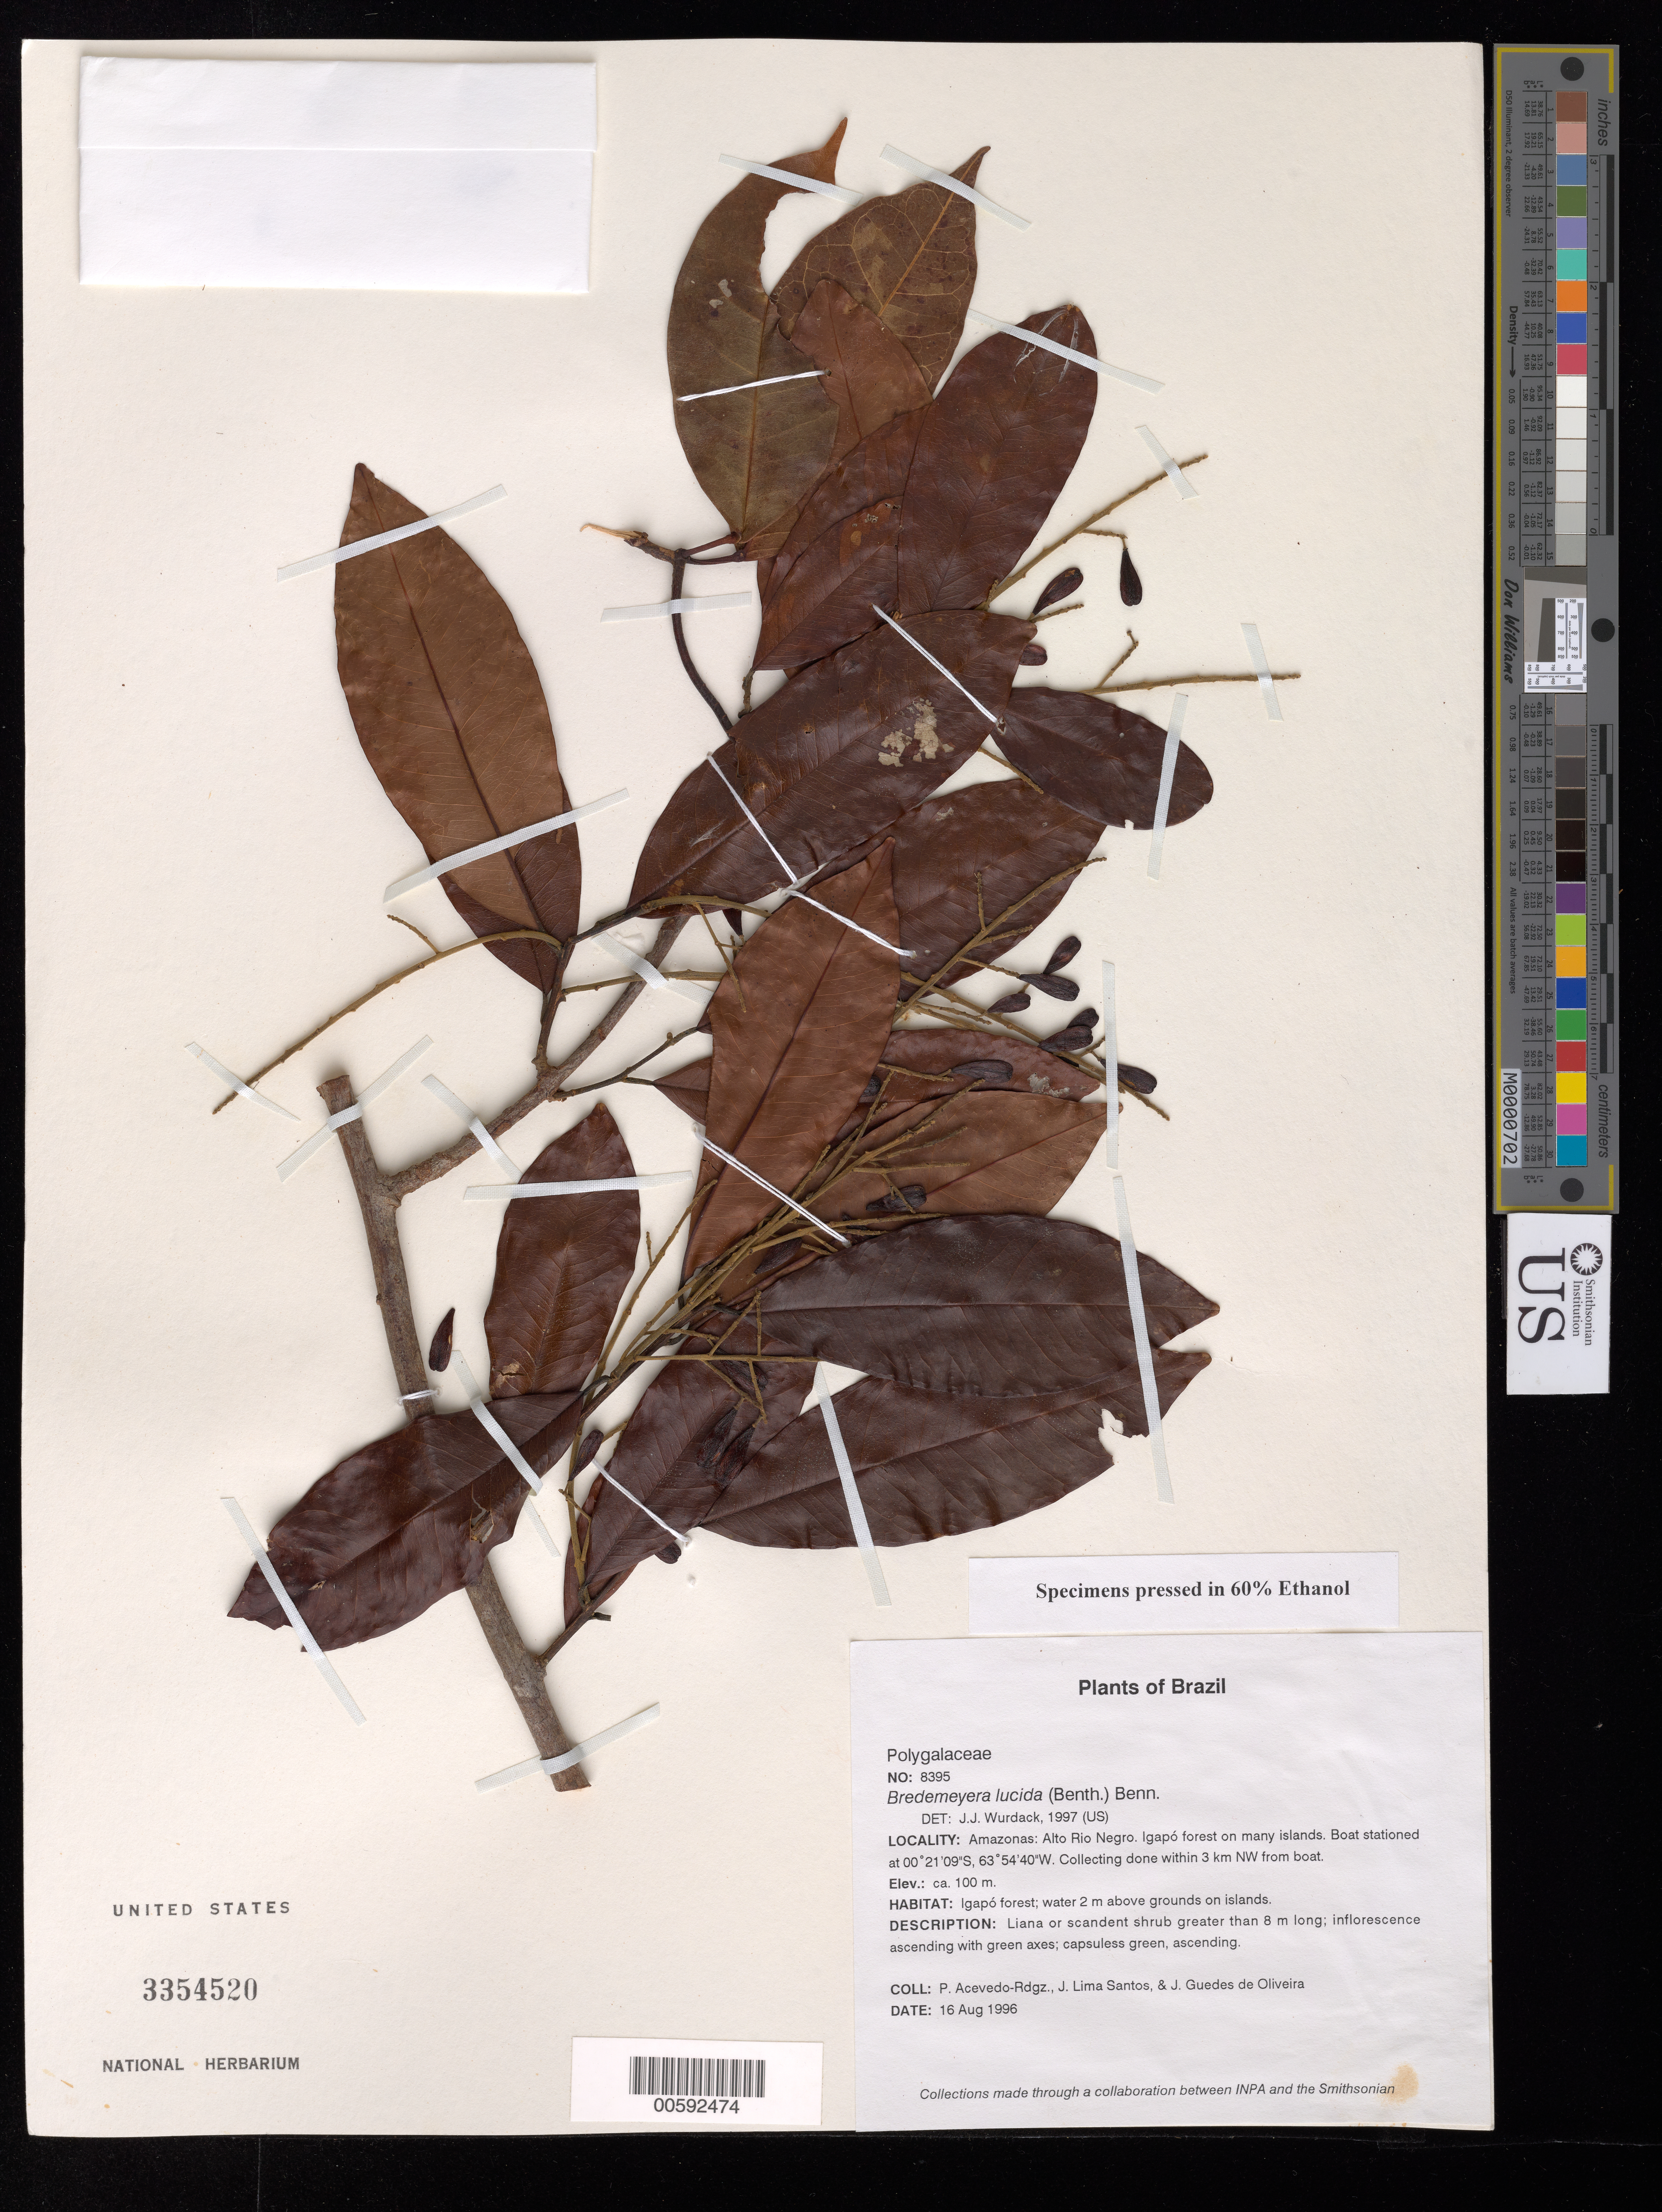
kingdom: Plantae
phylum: Tracheophyta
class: Magnoliopsida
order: Fabales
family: Polygalaceae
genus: Bredemeyera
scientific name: Bredemeyera lucida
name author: (Benth.) Klotzsch ex Hassk.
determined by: Wurdack, John J., (US), US (UNITED STATES)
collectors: P. Acevedo-Rodr., J. L. Santos & J. Guedes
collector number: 8395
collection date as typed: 16 Aug 1996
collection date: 1996-08-16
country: Brazil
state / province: Amazonas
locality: Amazonas: Alto Río Negro. Igapo forest on many islands. Boat stationed at coordinates. Collecting done within 3 km NW from boat.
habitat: Igapo forest; water 2 m above grounds on islands.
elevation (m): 100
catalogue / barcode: US 3354520